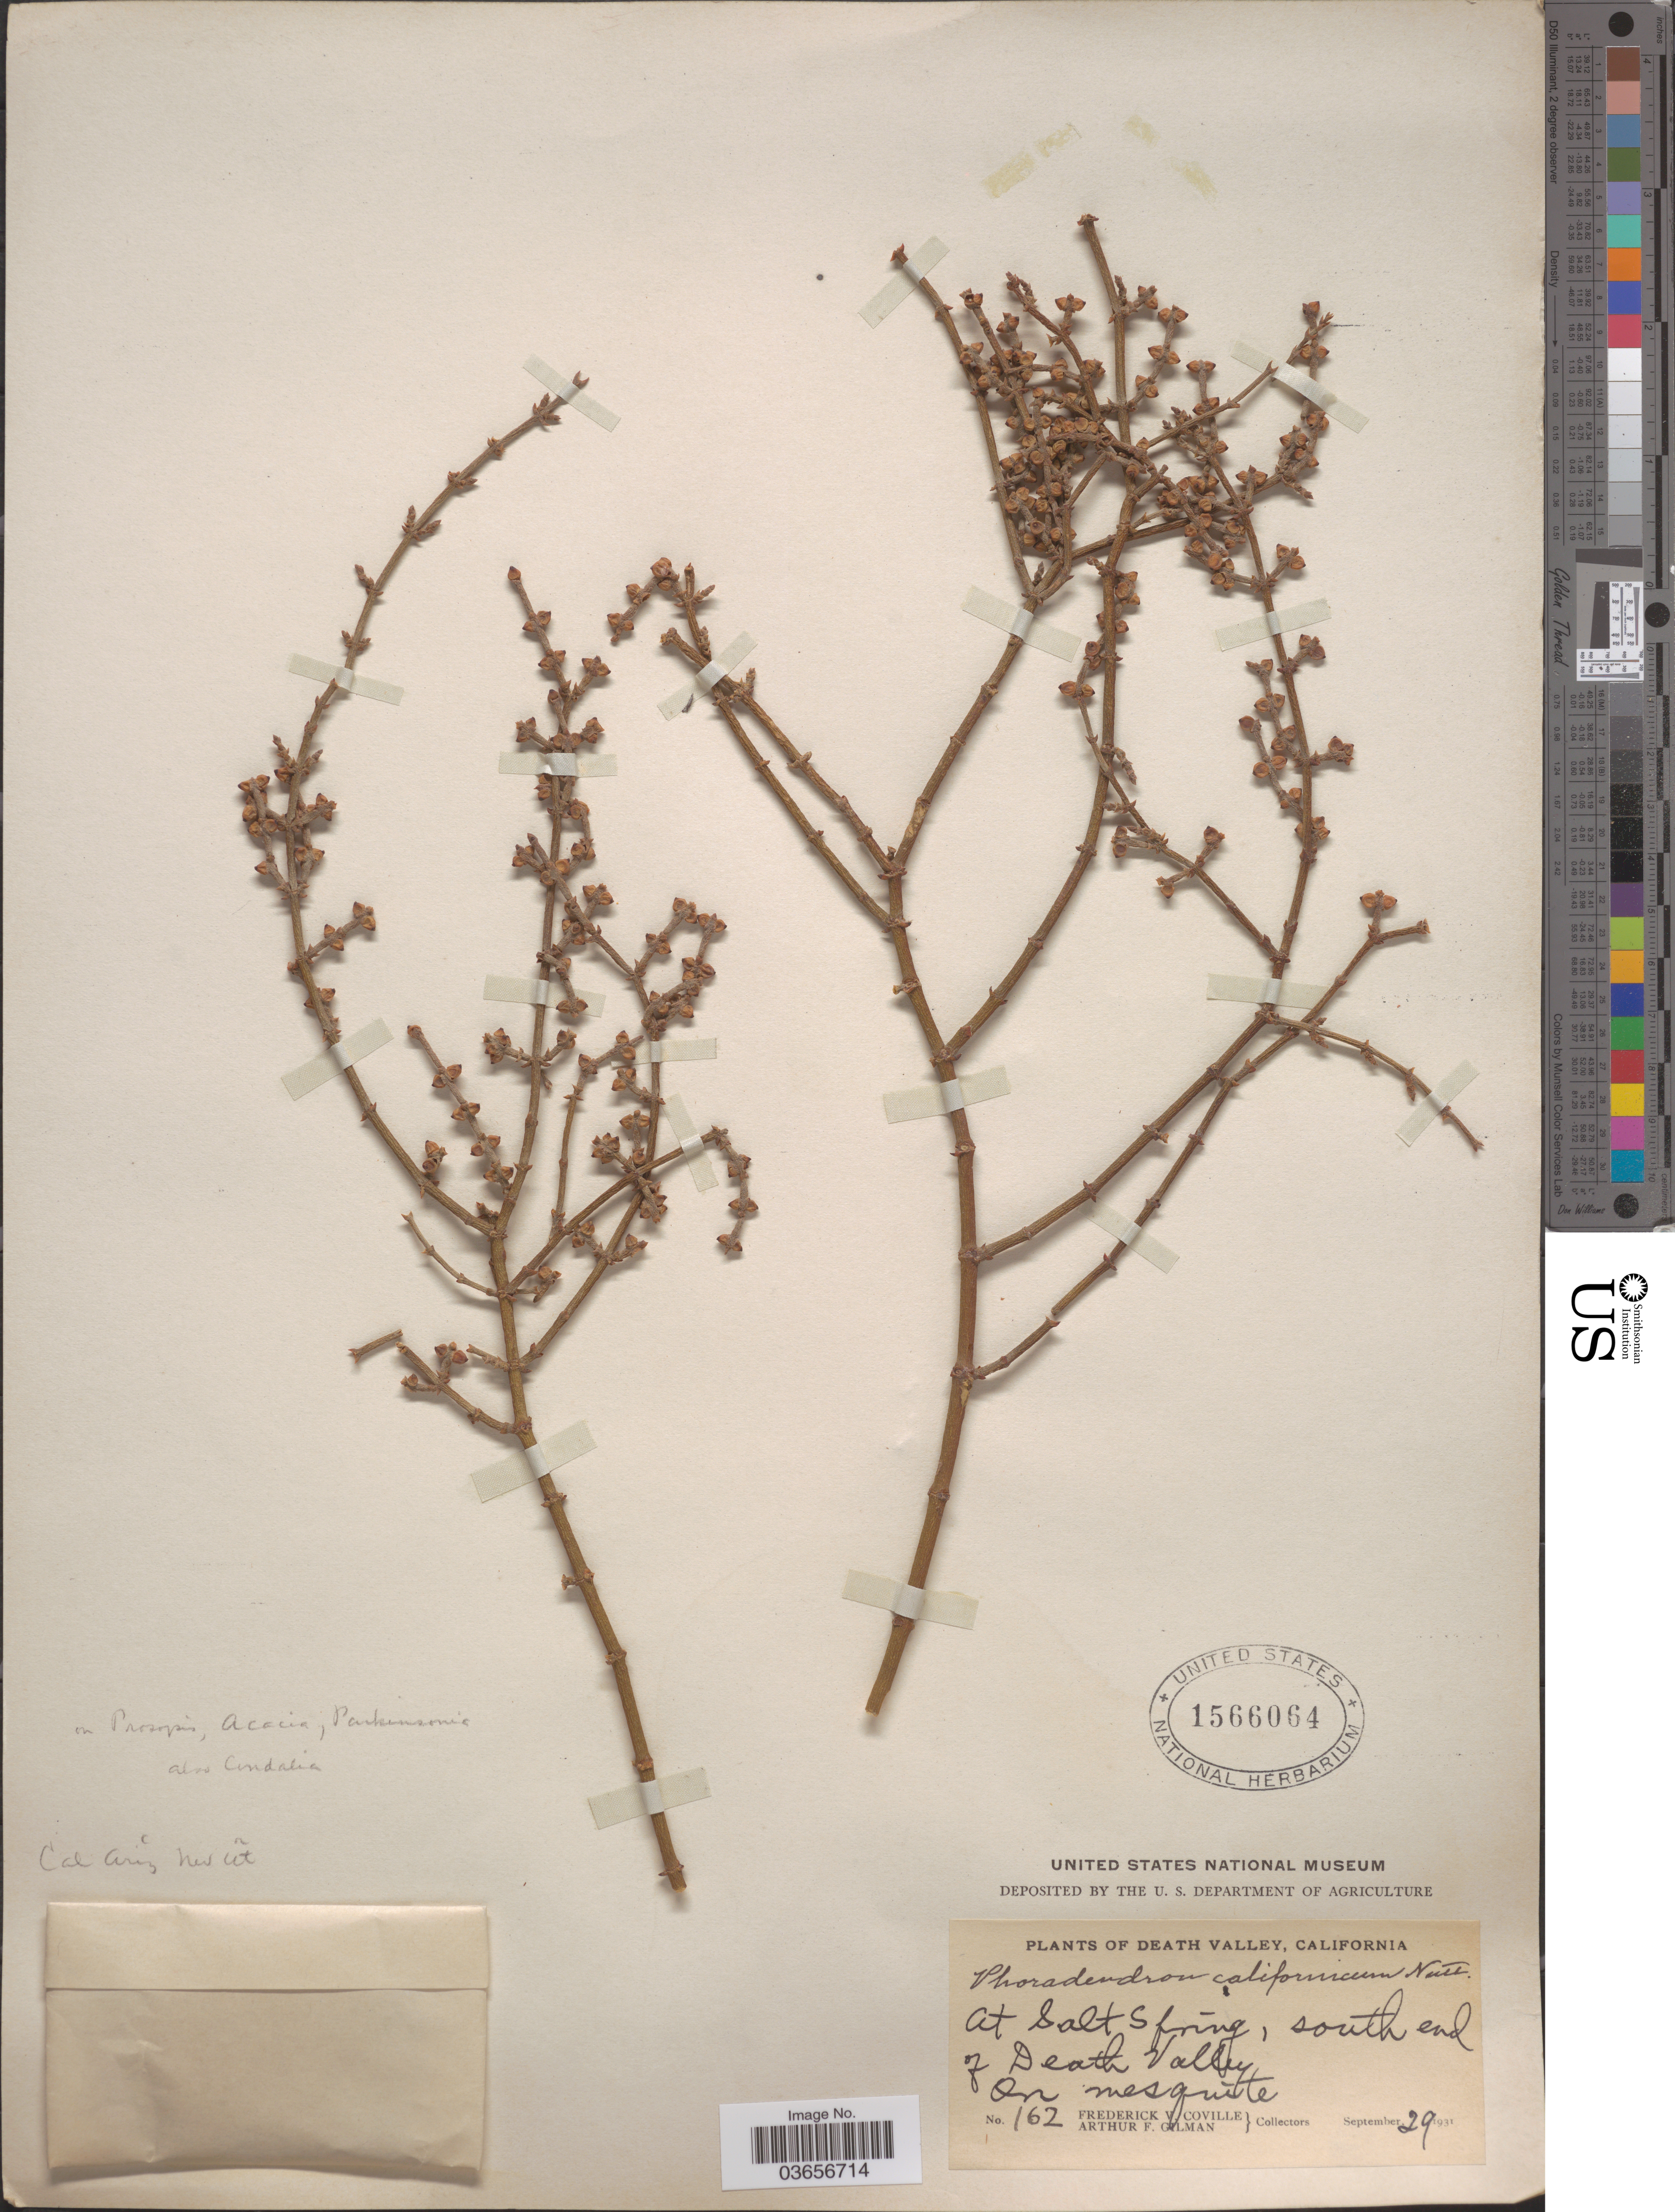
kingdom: Plantae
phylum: Tracheophyta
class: Magnoliopsida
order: Santalales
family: Viscaceae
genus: Phoradendron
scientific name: Phoradendron californicum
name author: Nutt.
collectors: F. V. Coville & A. Gilman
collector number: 162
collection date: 1931-09-29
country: United States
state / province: California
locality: Death Valley. At Salt Spring, south end of Death valley. On mesquitte.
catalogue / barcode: US 1566064